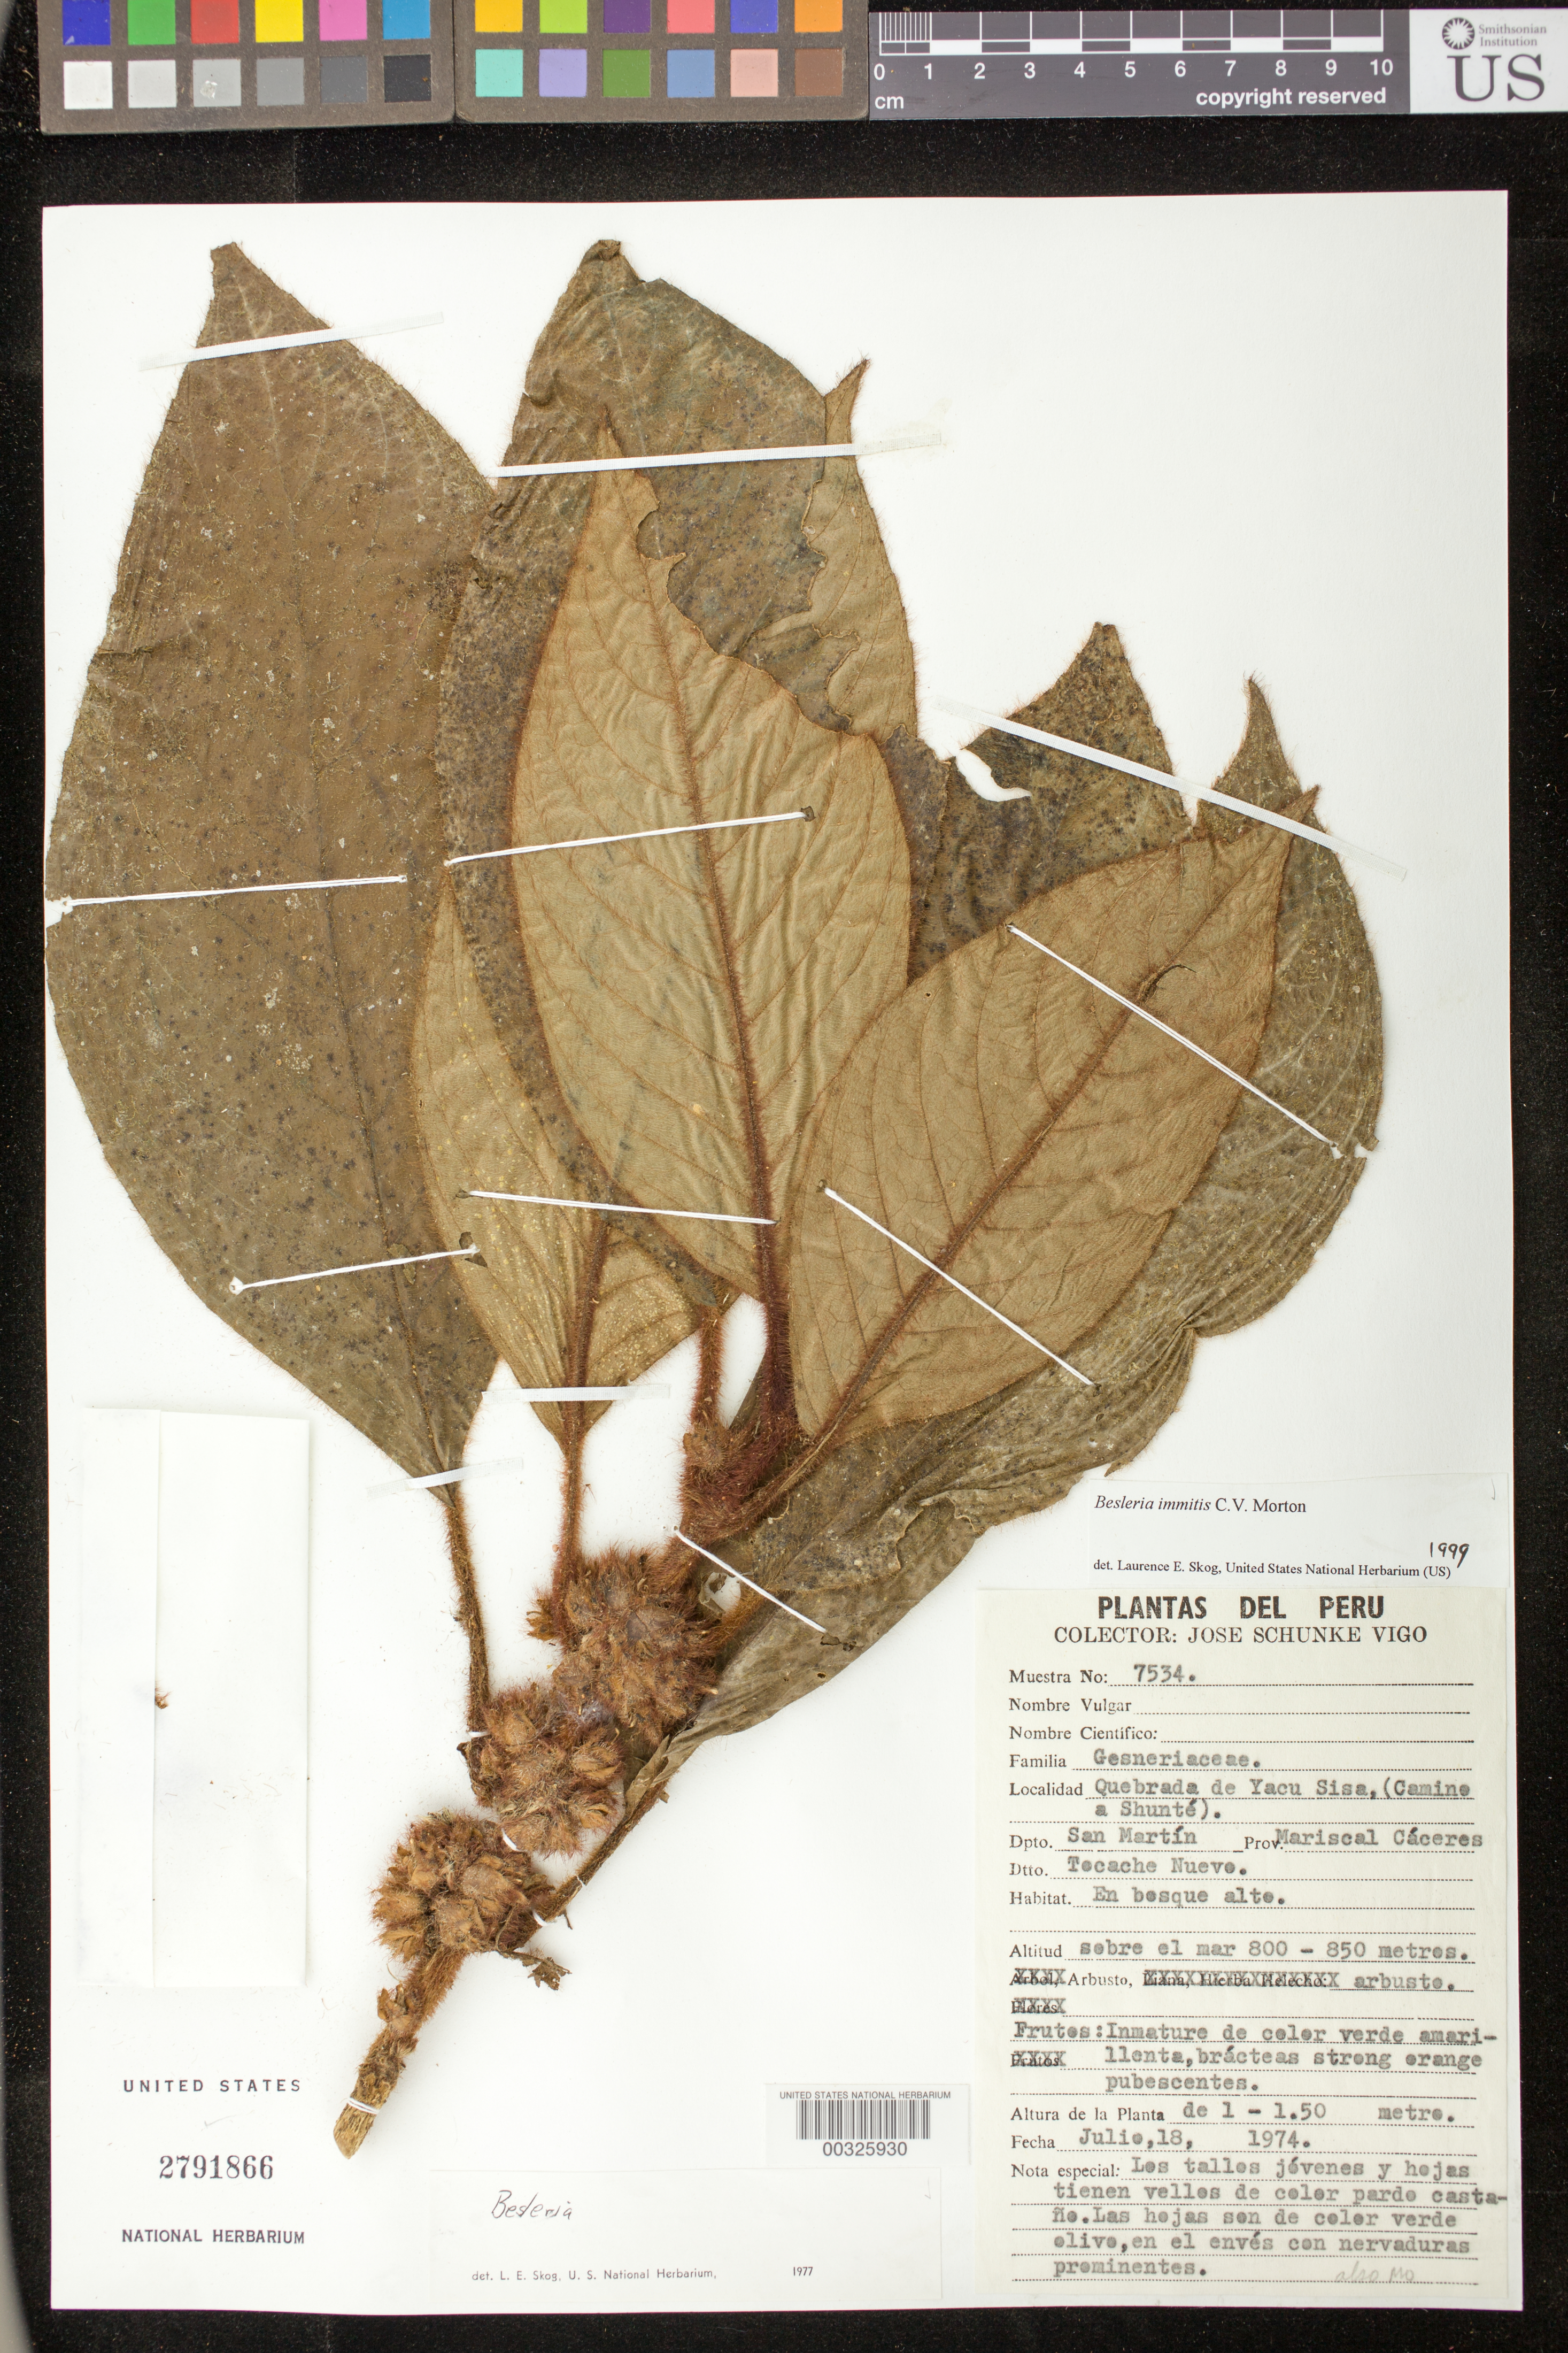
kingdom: Plantae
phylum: Tracheophyta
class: Magnoliopsida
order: Lamiales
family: Gesneriaceae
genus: Besleria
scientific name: Besleria immitis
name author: C.V. Morton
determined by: Skog, Laurence E.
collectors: J. Schunke Vigo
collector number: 7534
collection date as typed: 18 Jul 1974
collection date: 1974-07-18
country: Peru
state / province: San Martín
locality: Prov. Mariscal Cáceres, Dtto. Tocache Nuevo; Quebrada de Yacu Sisa (Camino a Shunté)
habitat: Bosque alto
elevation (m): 800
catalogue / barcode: US 2791866